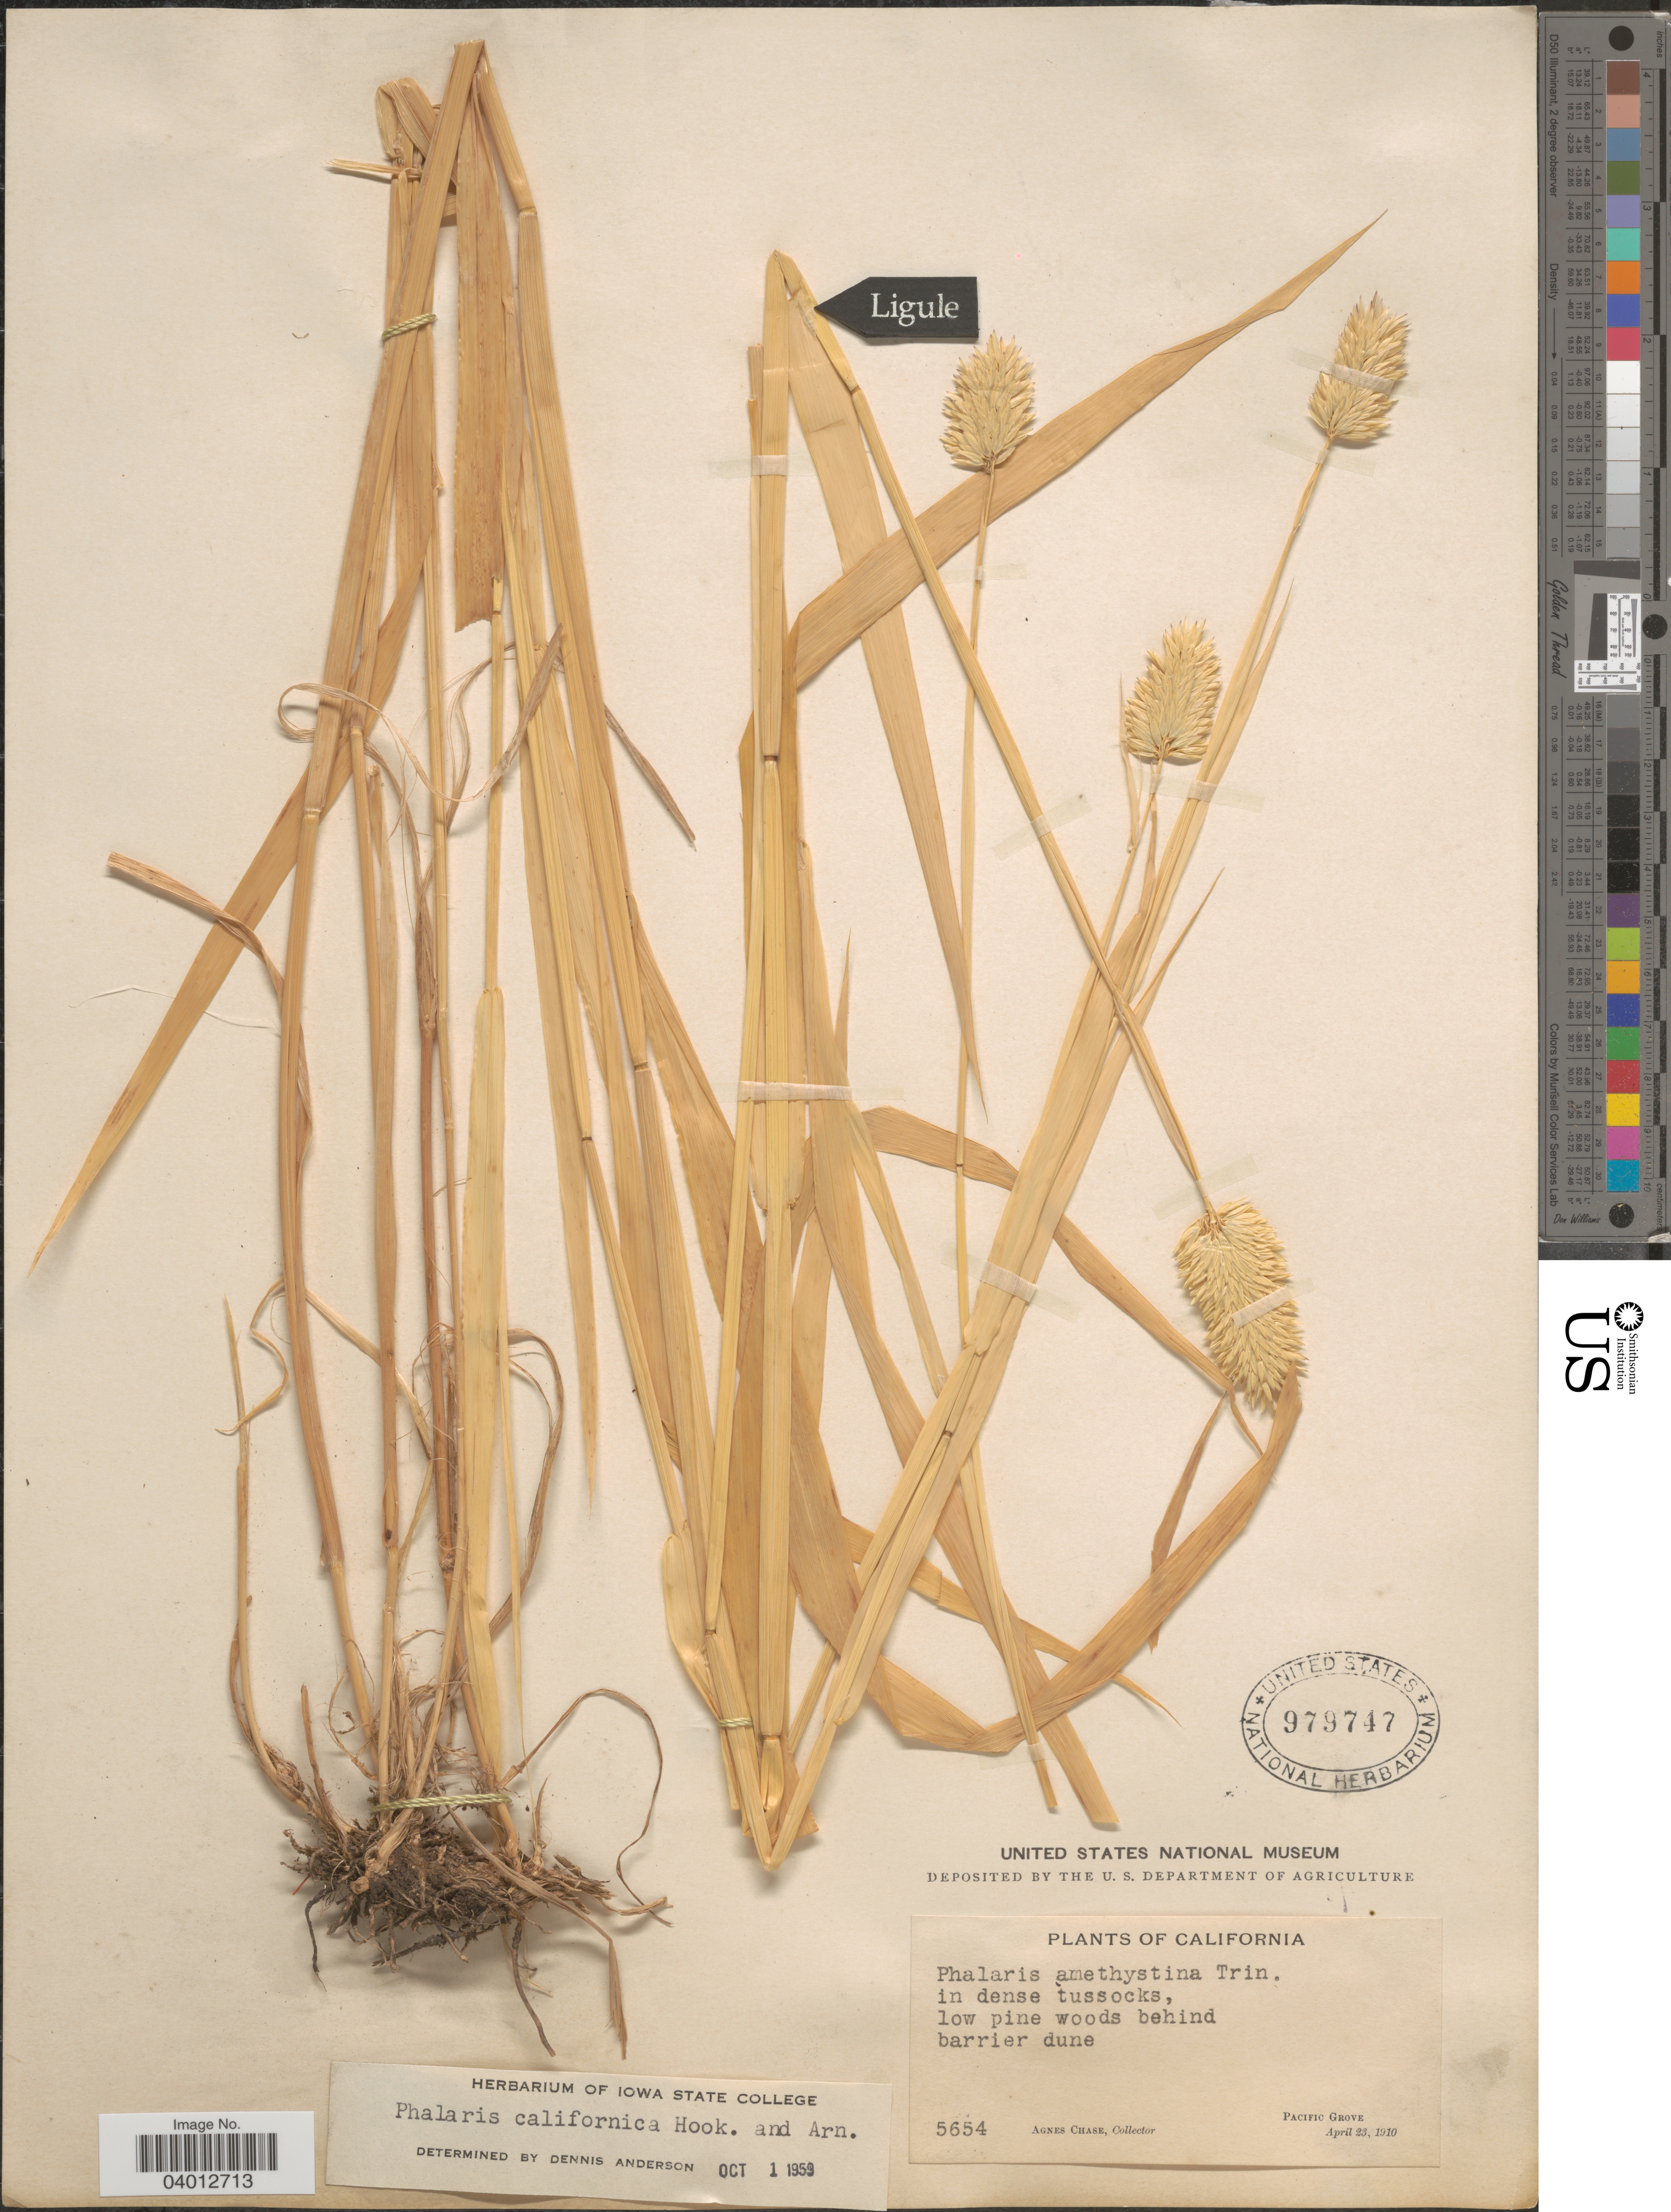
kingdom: Plantae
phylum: Tracheophyta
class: Liliopsida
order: Poales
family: Poaceae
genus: Phalaris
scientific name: Phalaris californica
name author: Hook. & Arn.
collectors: A. Chase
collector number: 5654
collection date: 1910-04-23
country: United States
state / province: California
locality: Pacific Grove.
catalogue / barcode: US 979747